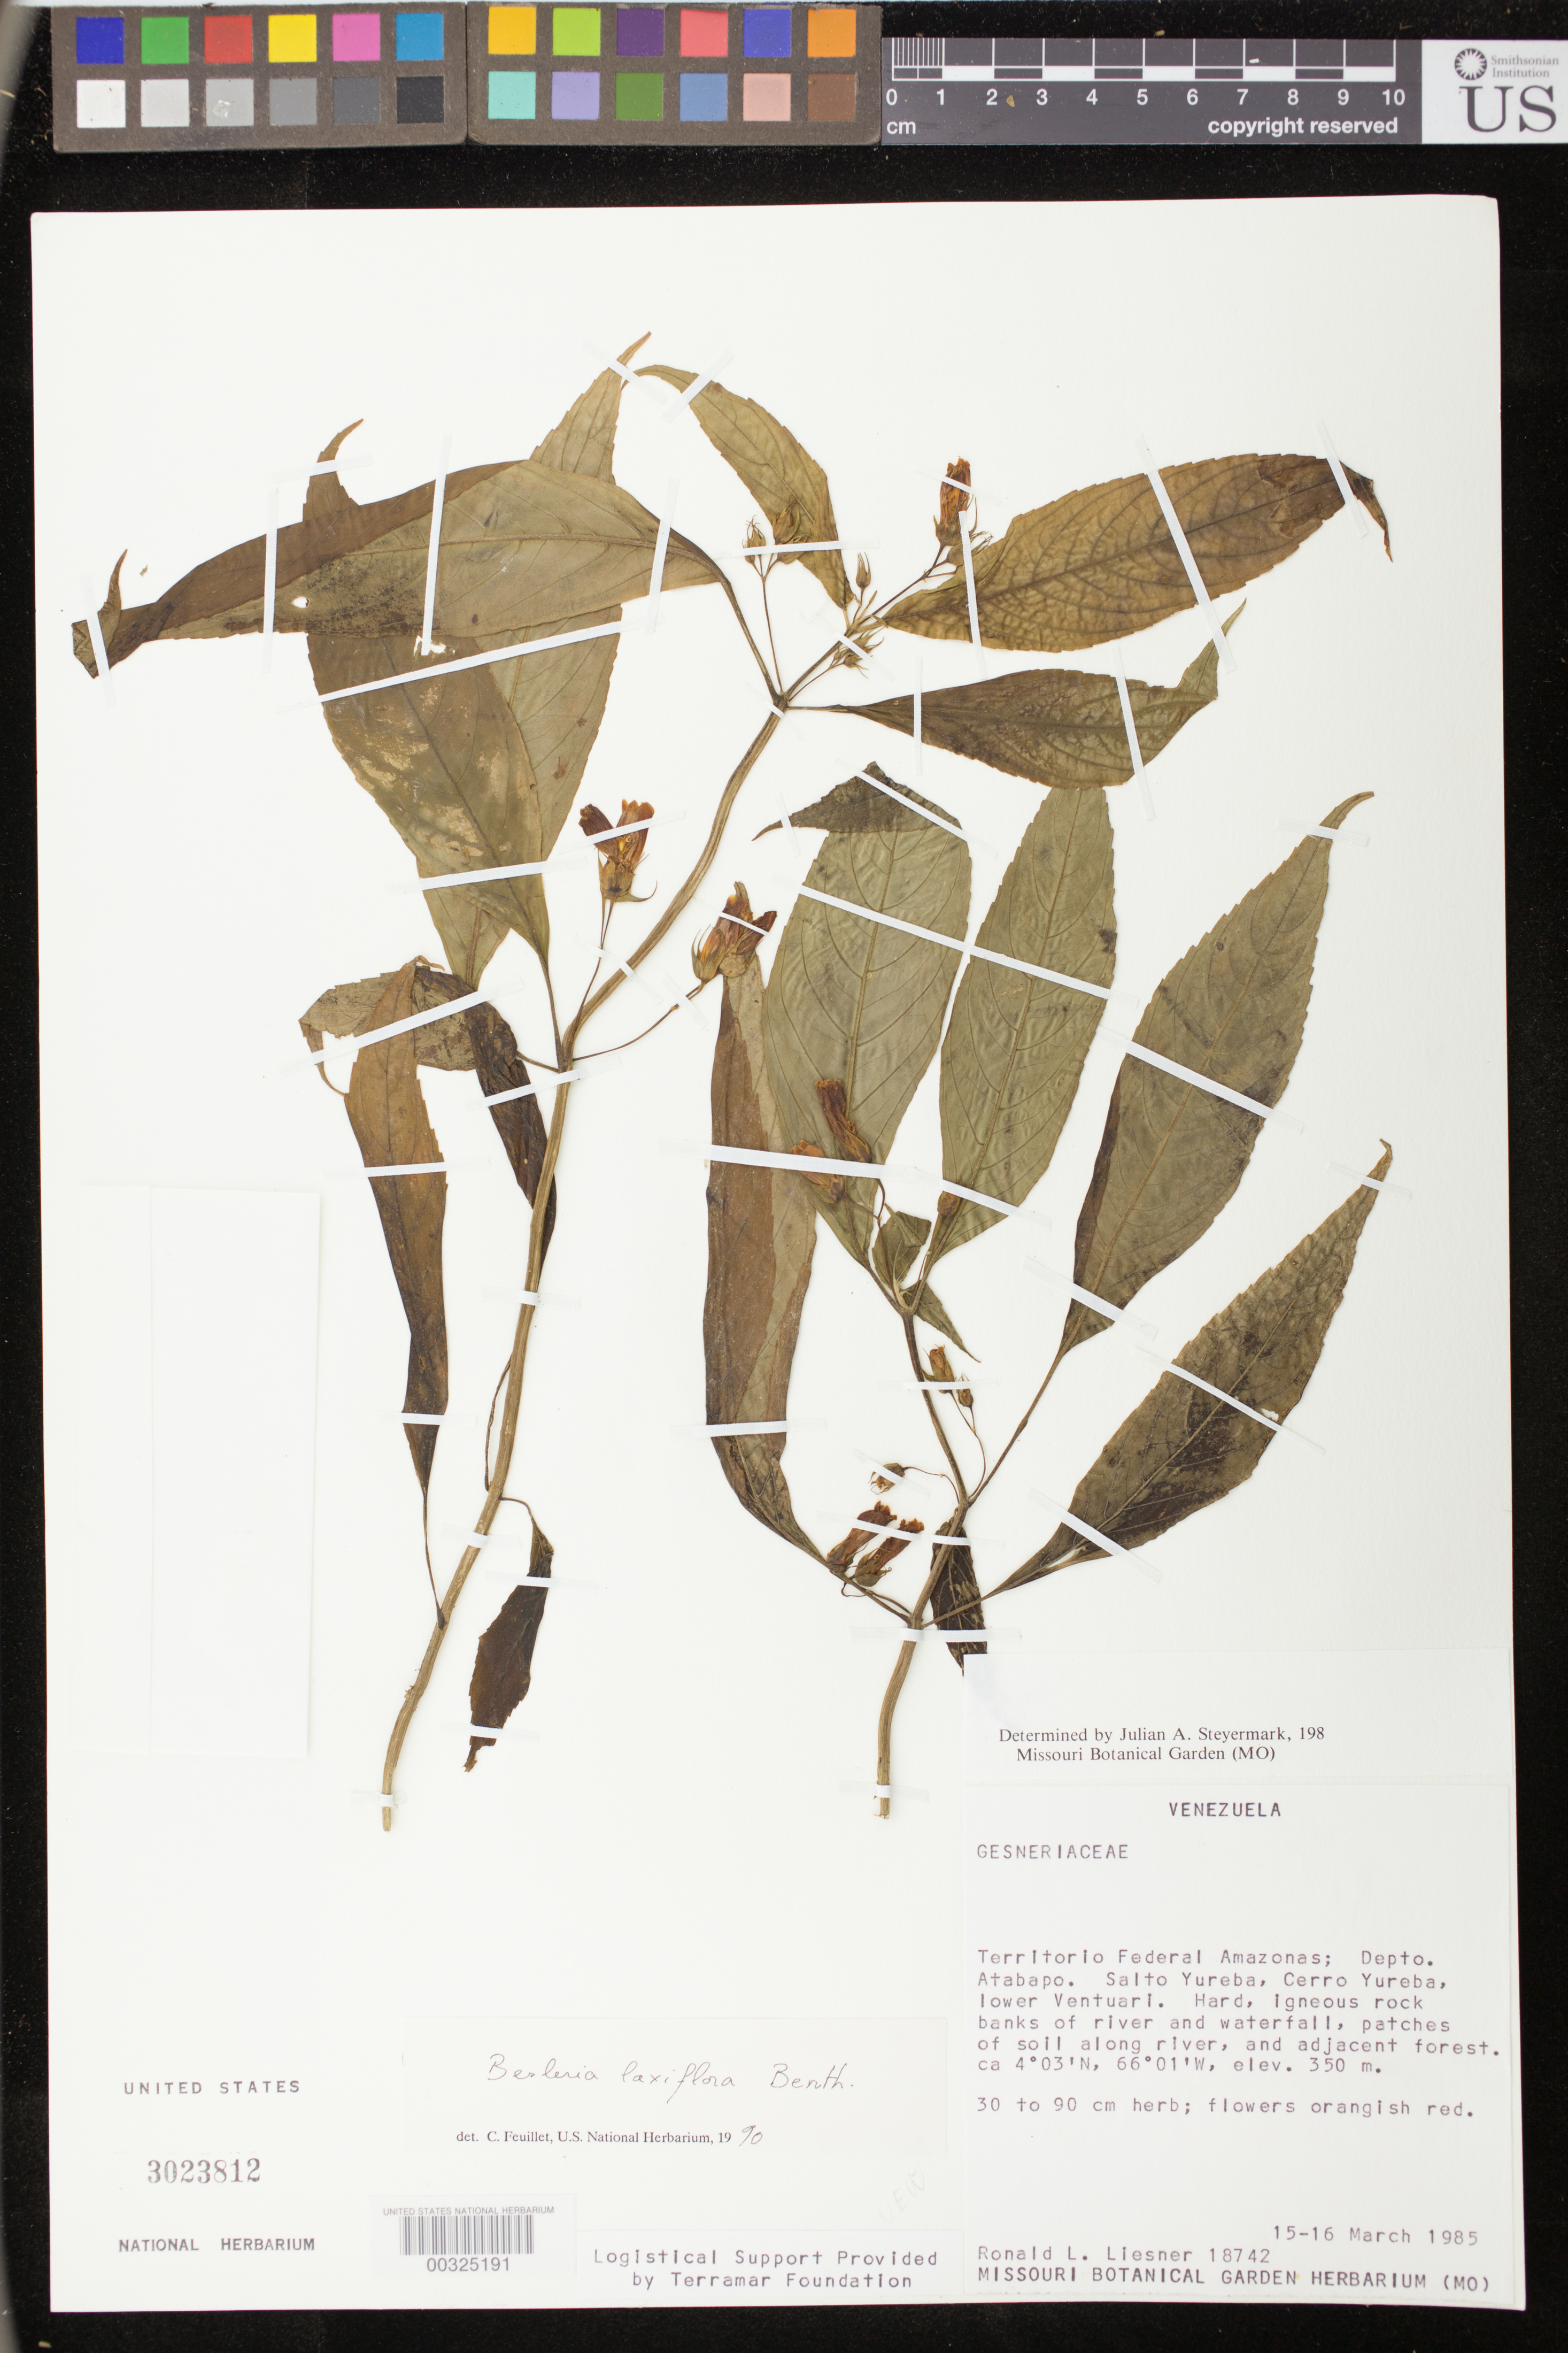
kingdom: Plantae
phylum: Tracheophyta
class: Magnoliopsida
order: Lamiales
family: Gesneriaceae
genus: Besleria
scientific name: Besleria laxiflora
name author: Benth.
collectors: R. L. Liesner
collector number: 18742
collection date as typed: Mar 1985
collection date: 1985-03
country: Venezuela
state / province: Amazonas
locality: Atabapo Dept., Salto Yureba, Cerro Yureba, lower Ventuari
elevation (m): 350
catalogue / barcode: US 3023812